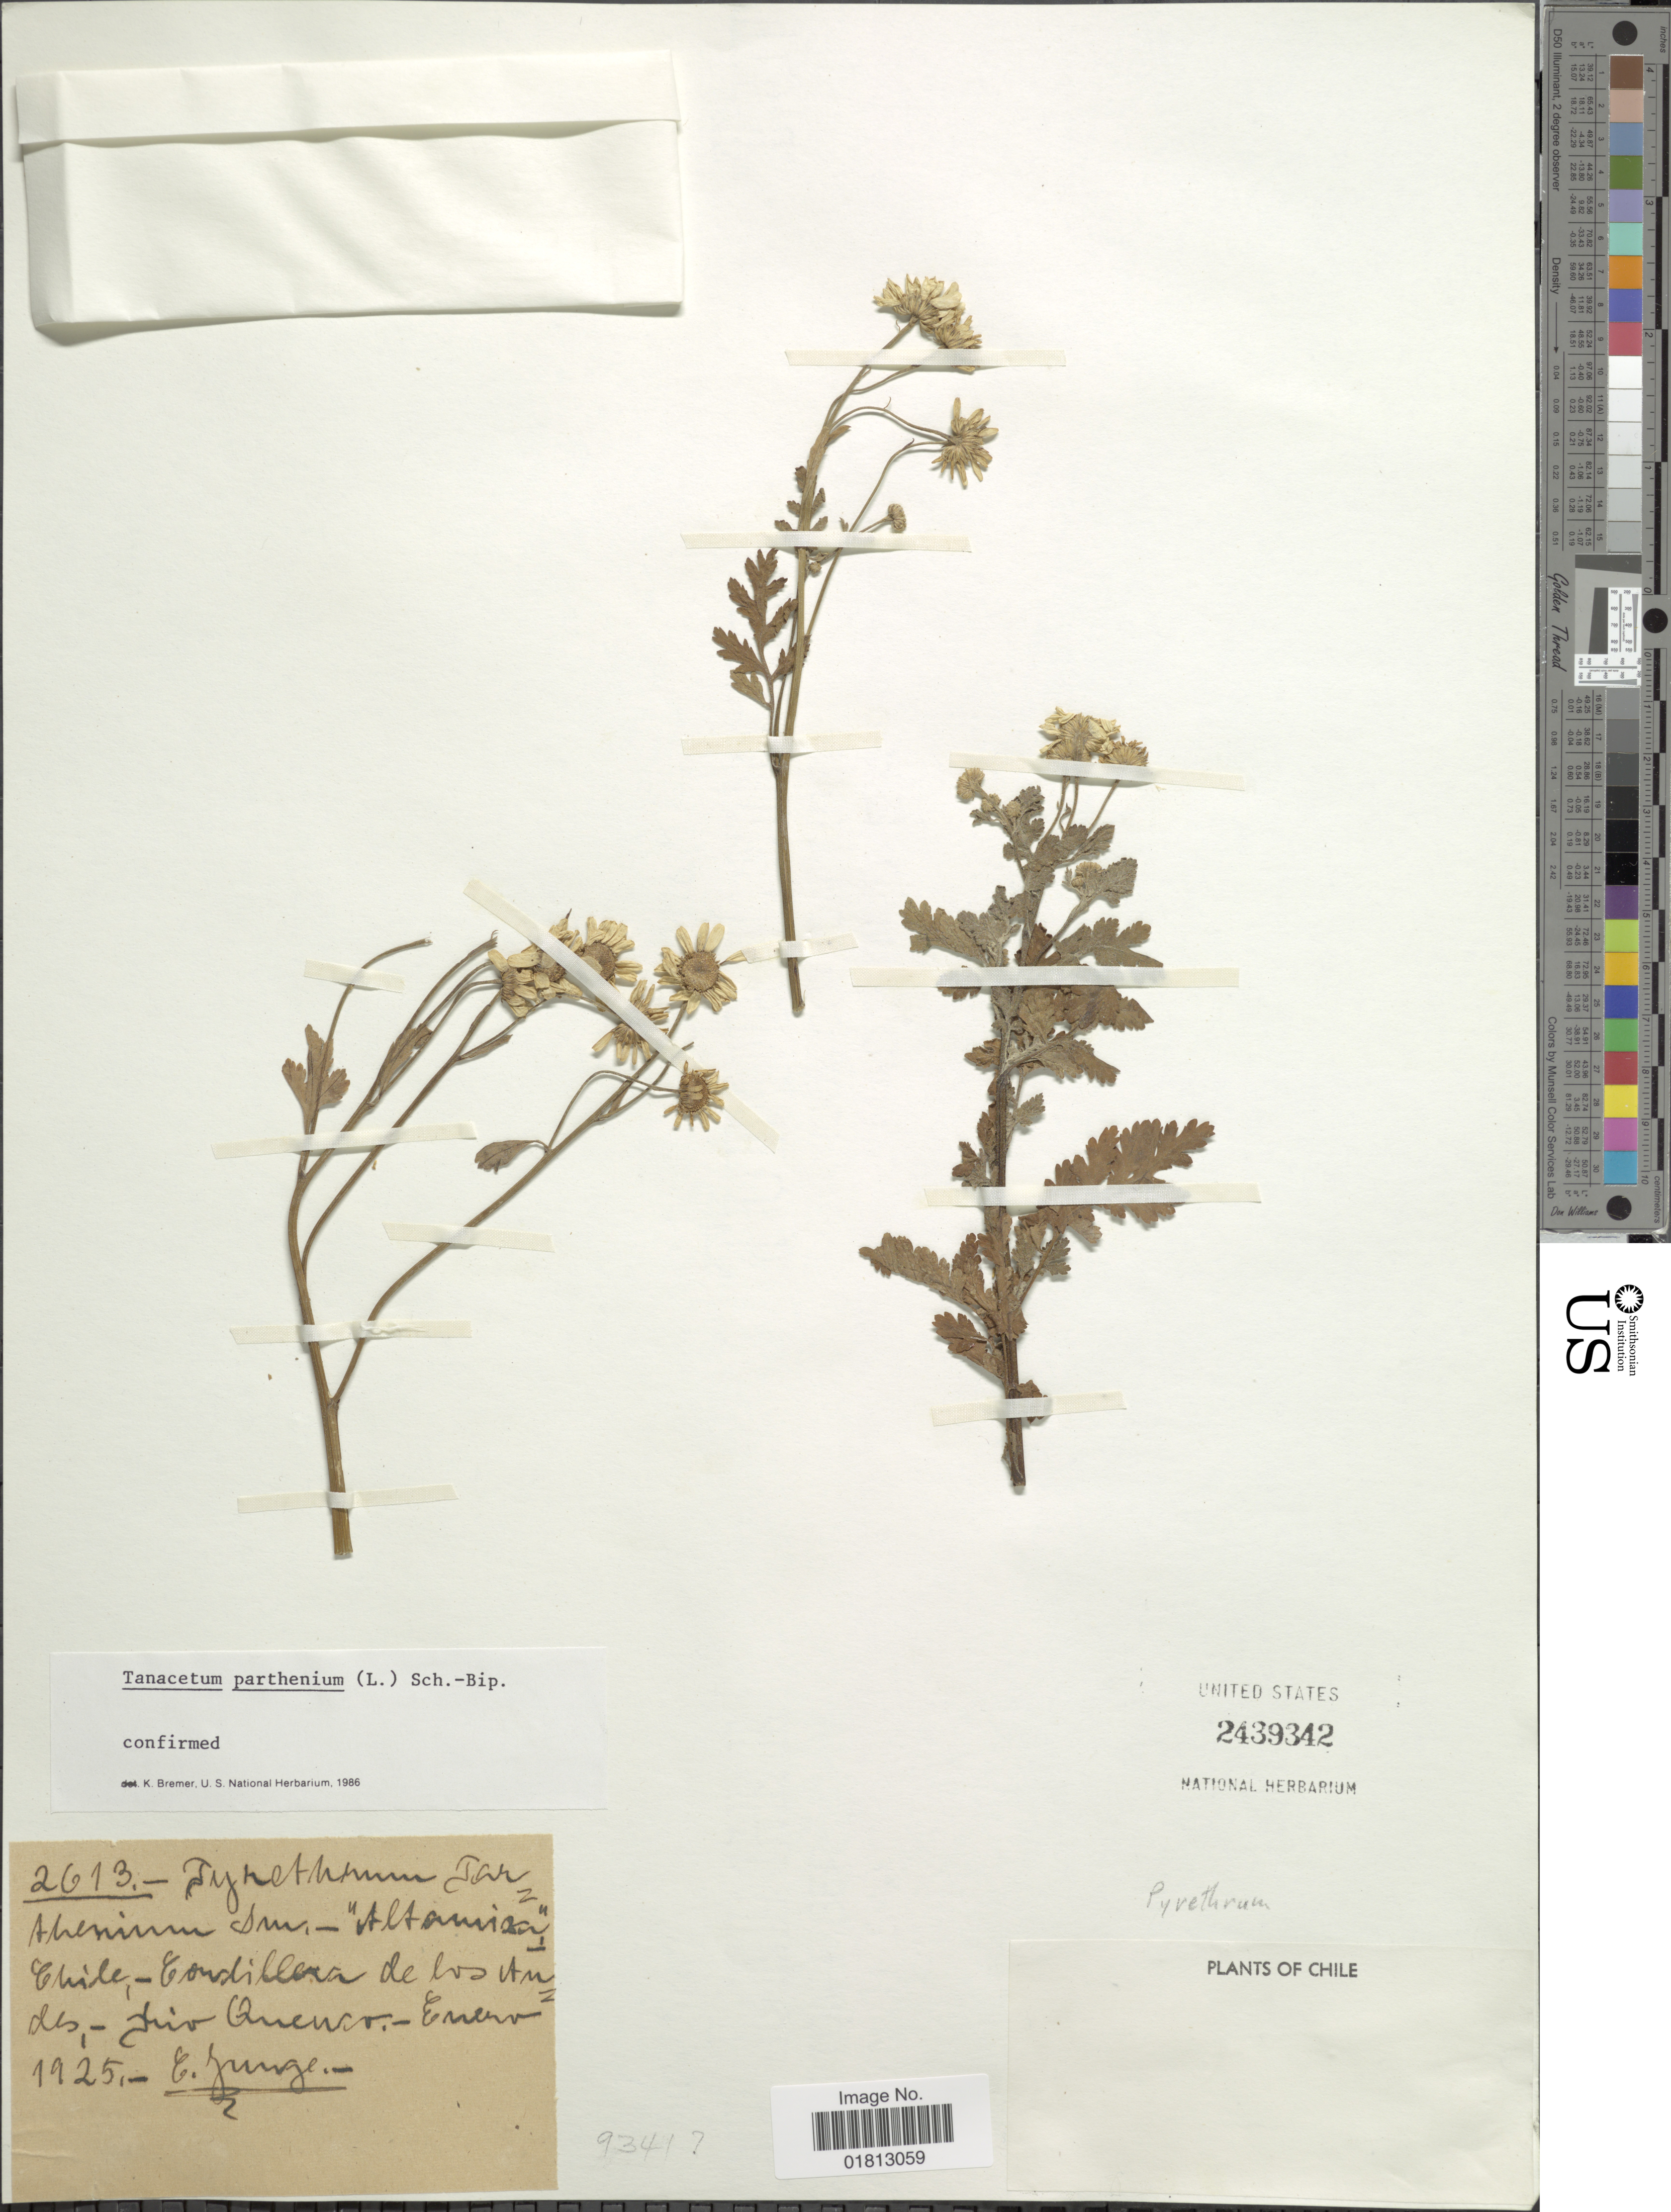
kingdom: Plantae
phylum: Tracheophyta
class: Magnoliopsida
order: Asterales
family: Asteraceae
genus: Tanacetum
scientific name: Tanacetum parthenium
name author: (L.) Sch. Bip.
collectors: E. Junge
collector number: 2613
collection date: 1925-01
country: Chile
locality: Chile: Cordillera de los Andes, Frio Quenco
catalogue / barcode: US 2439342